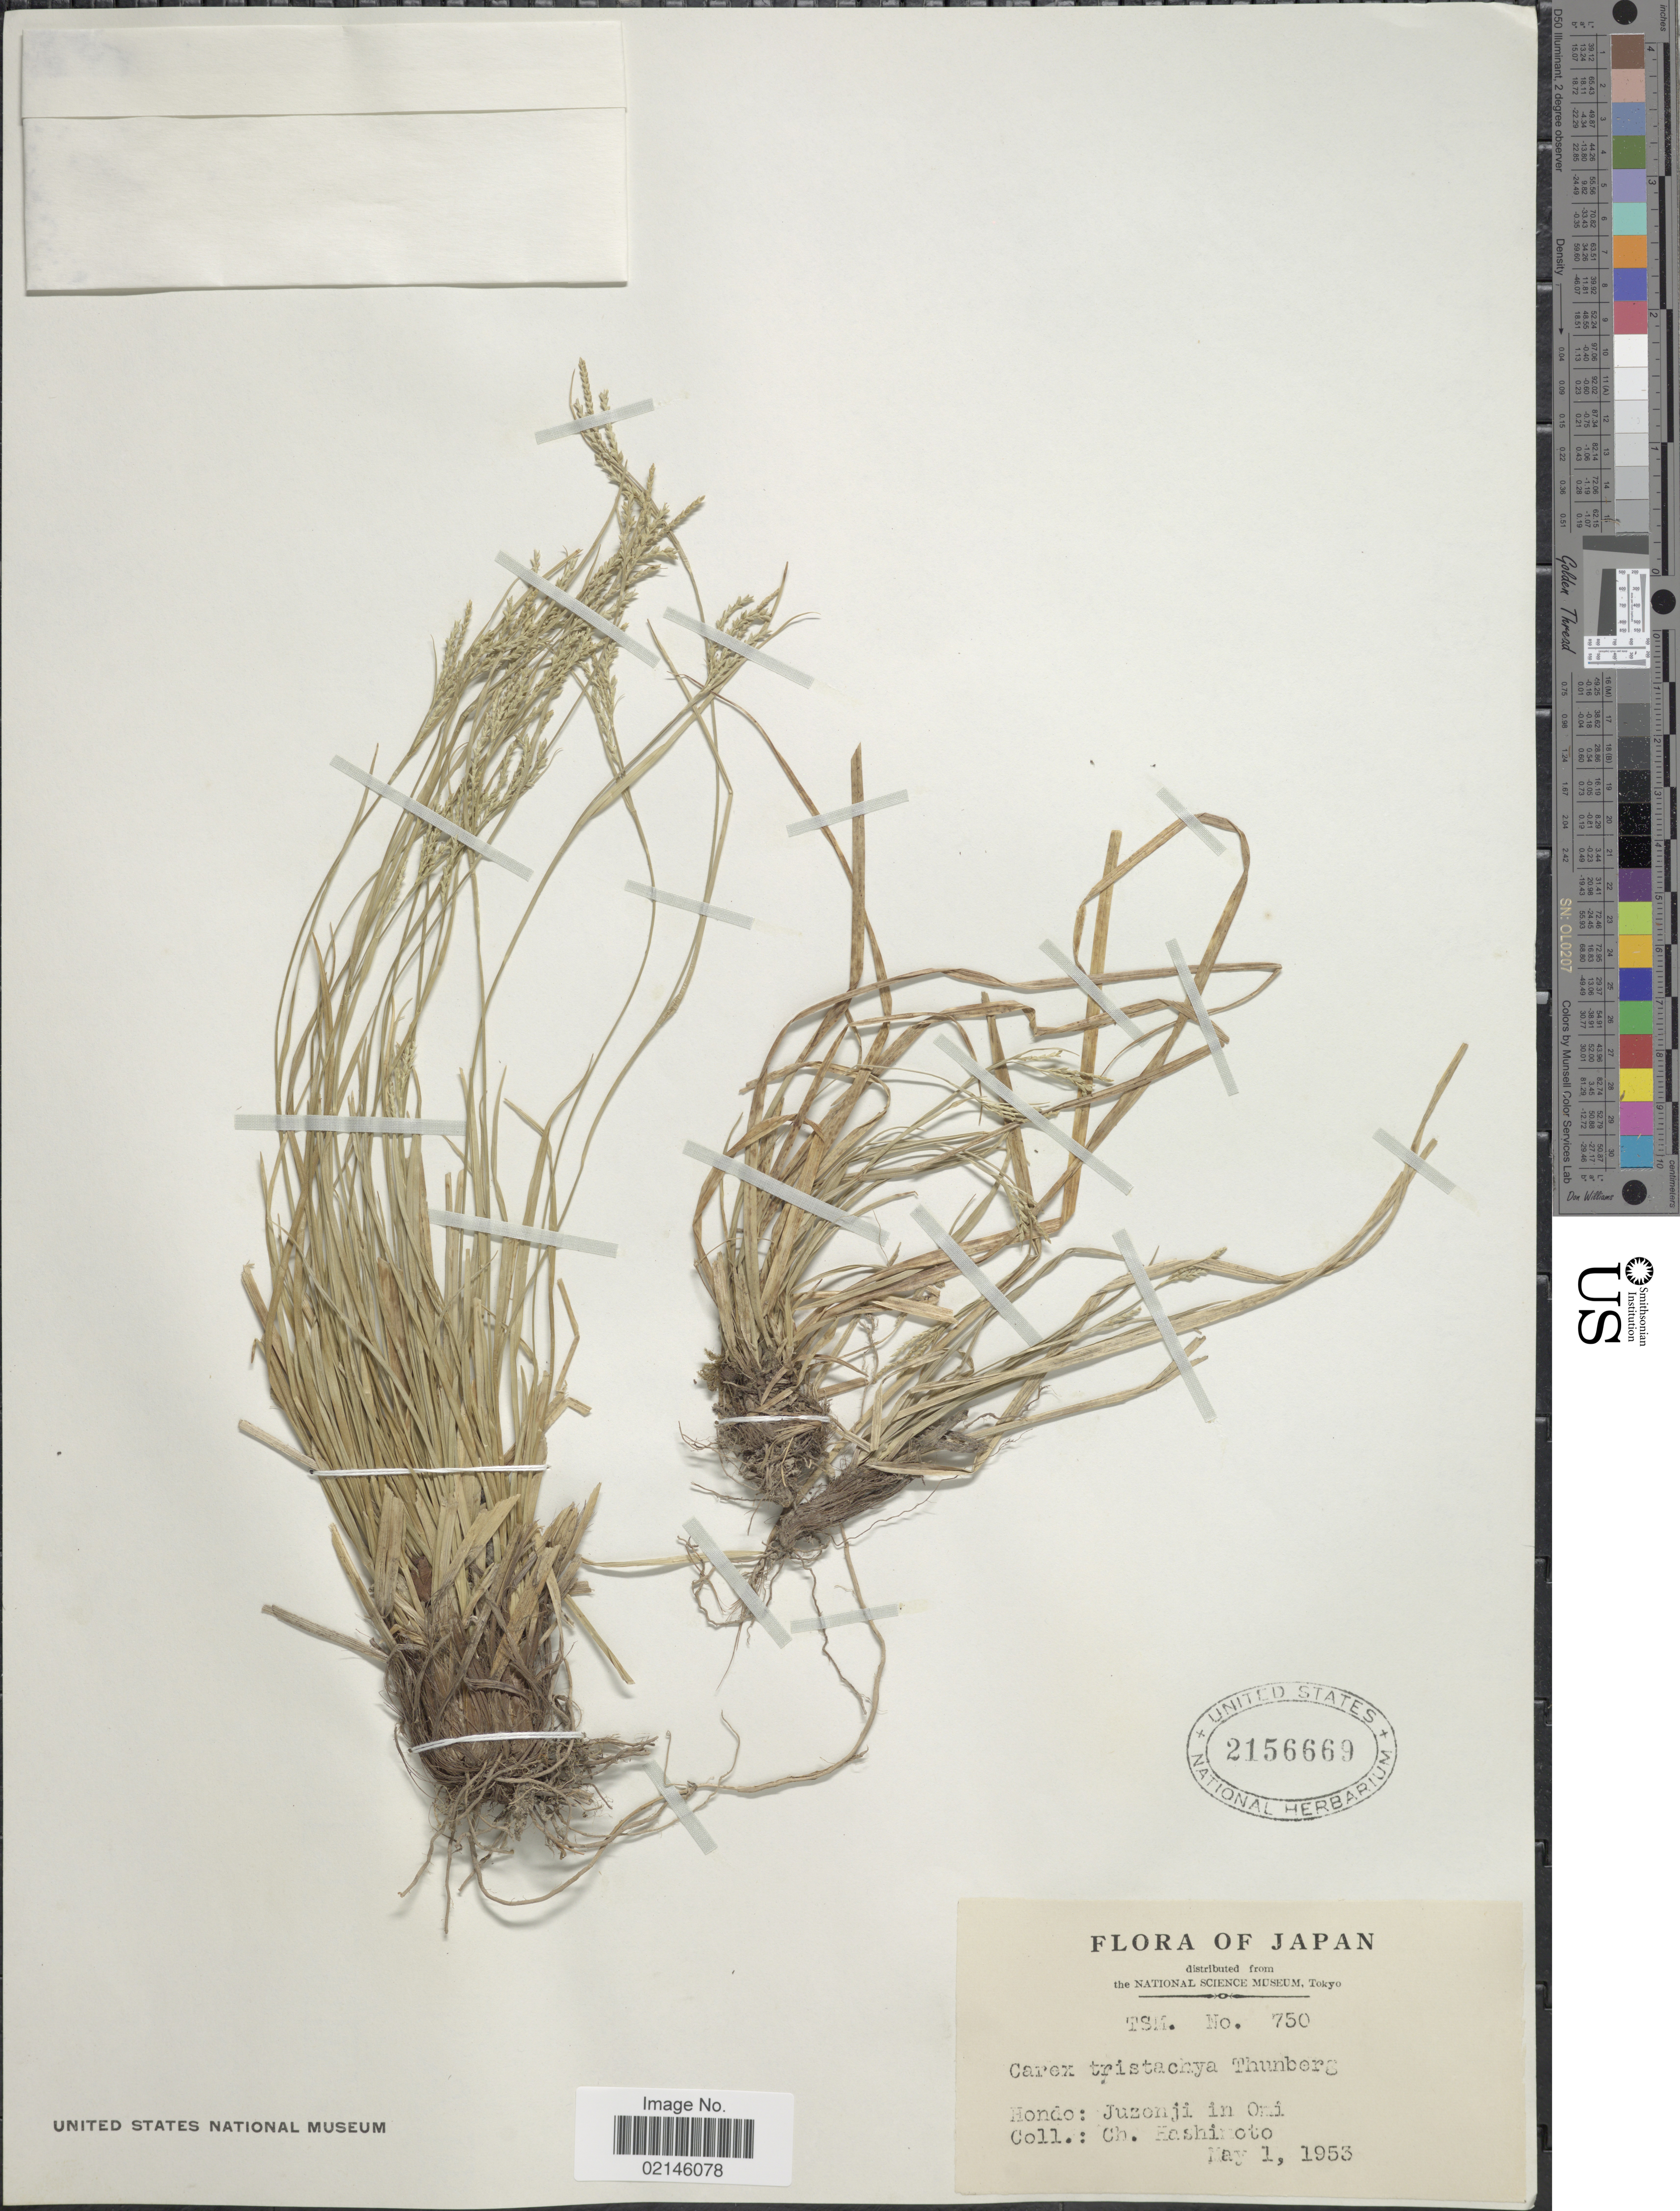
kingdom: Plantae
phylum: Tracheophyta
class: Liliopsida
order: Poales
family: Cyperaceae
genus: Carex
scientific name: Carex tristachya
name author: Thunb.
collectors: C. Hashimoto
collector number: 750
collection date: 1953-05-01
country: Japan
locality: Juzonji in Omi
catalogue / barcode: US 2156669